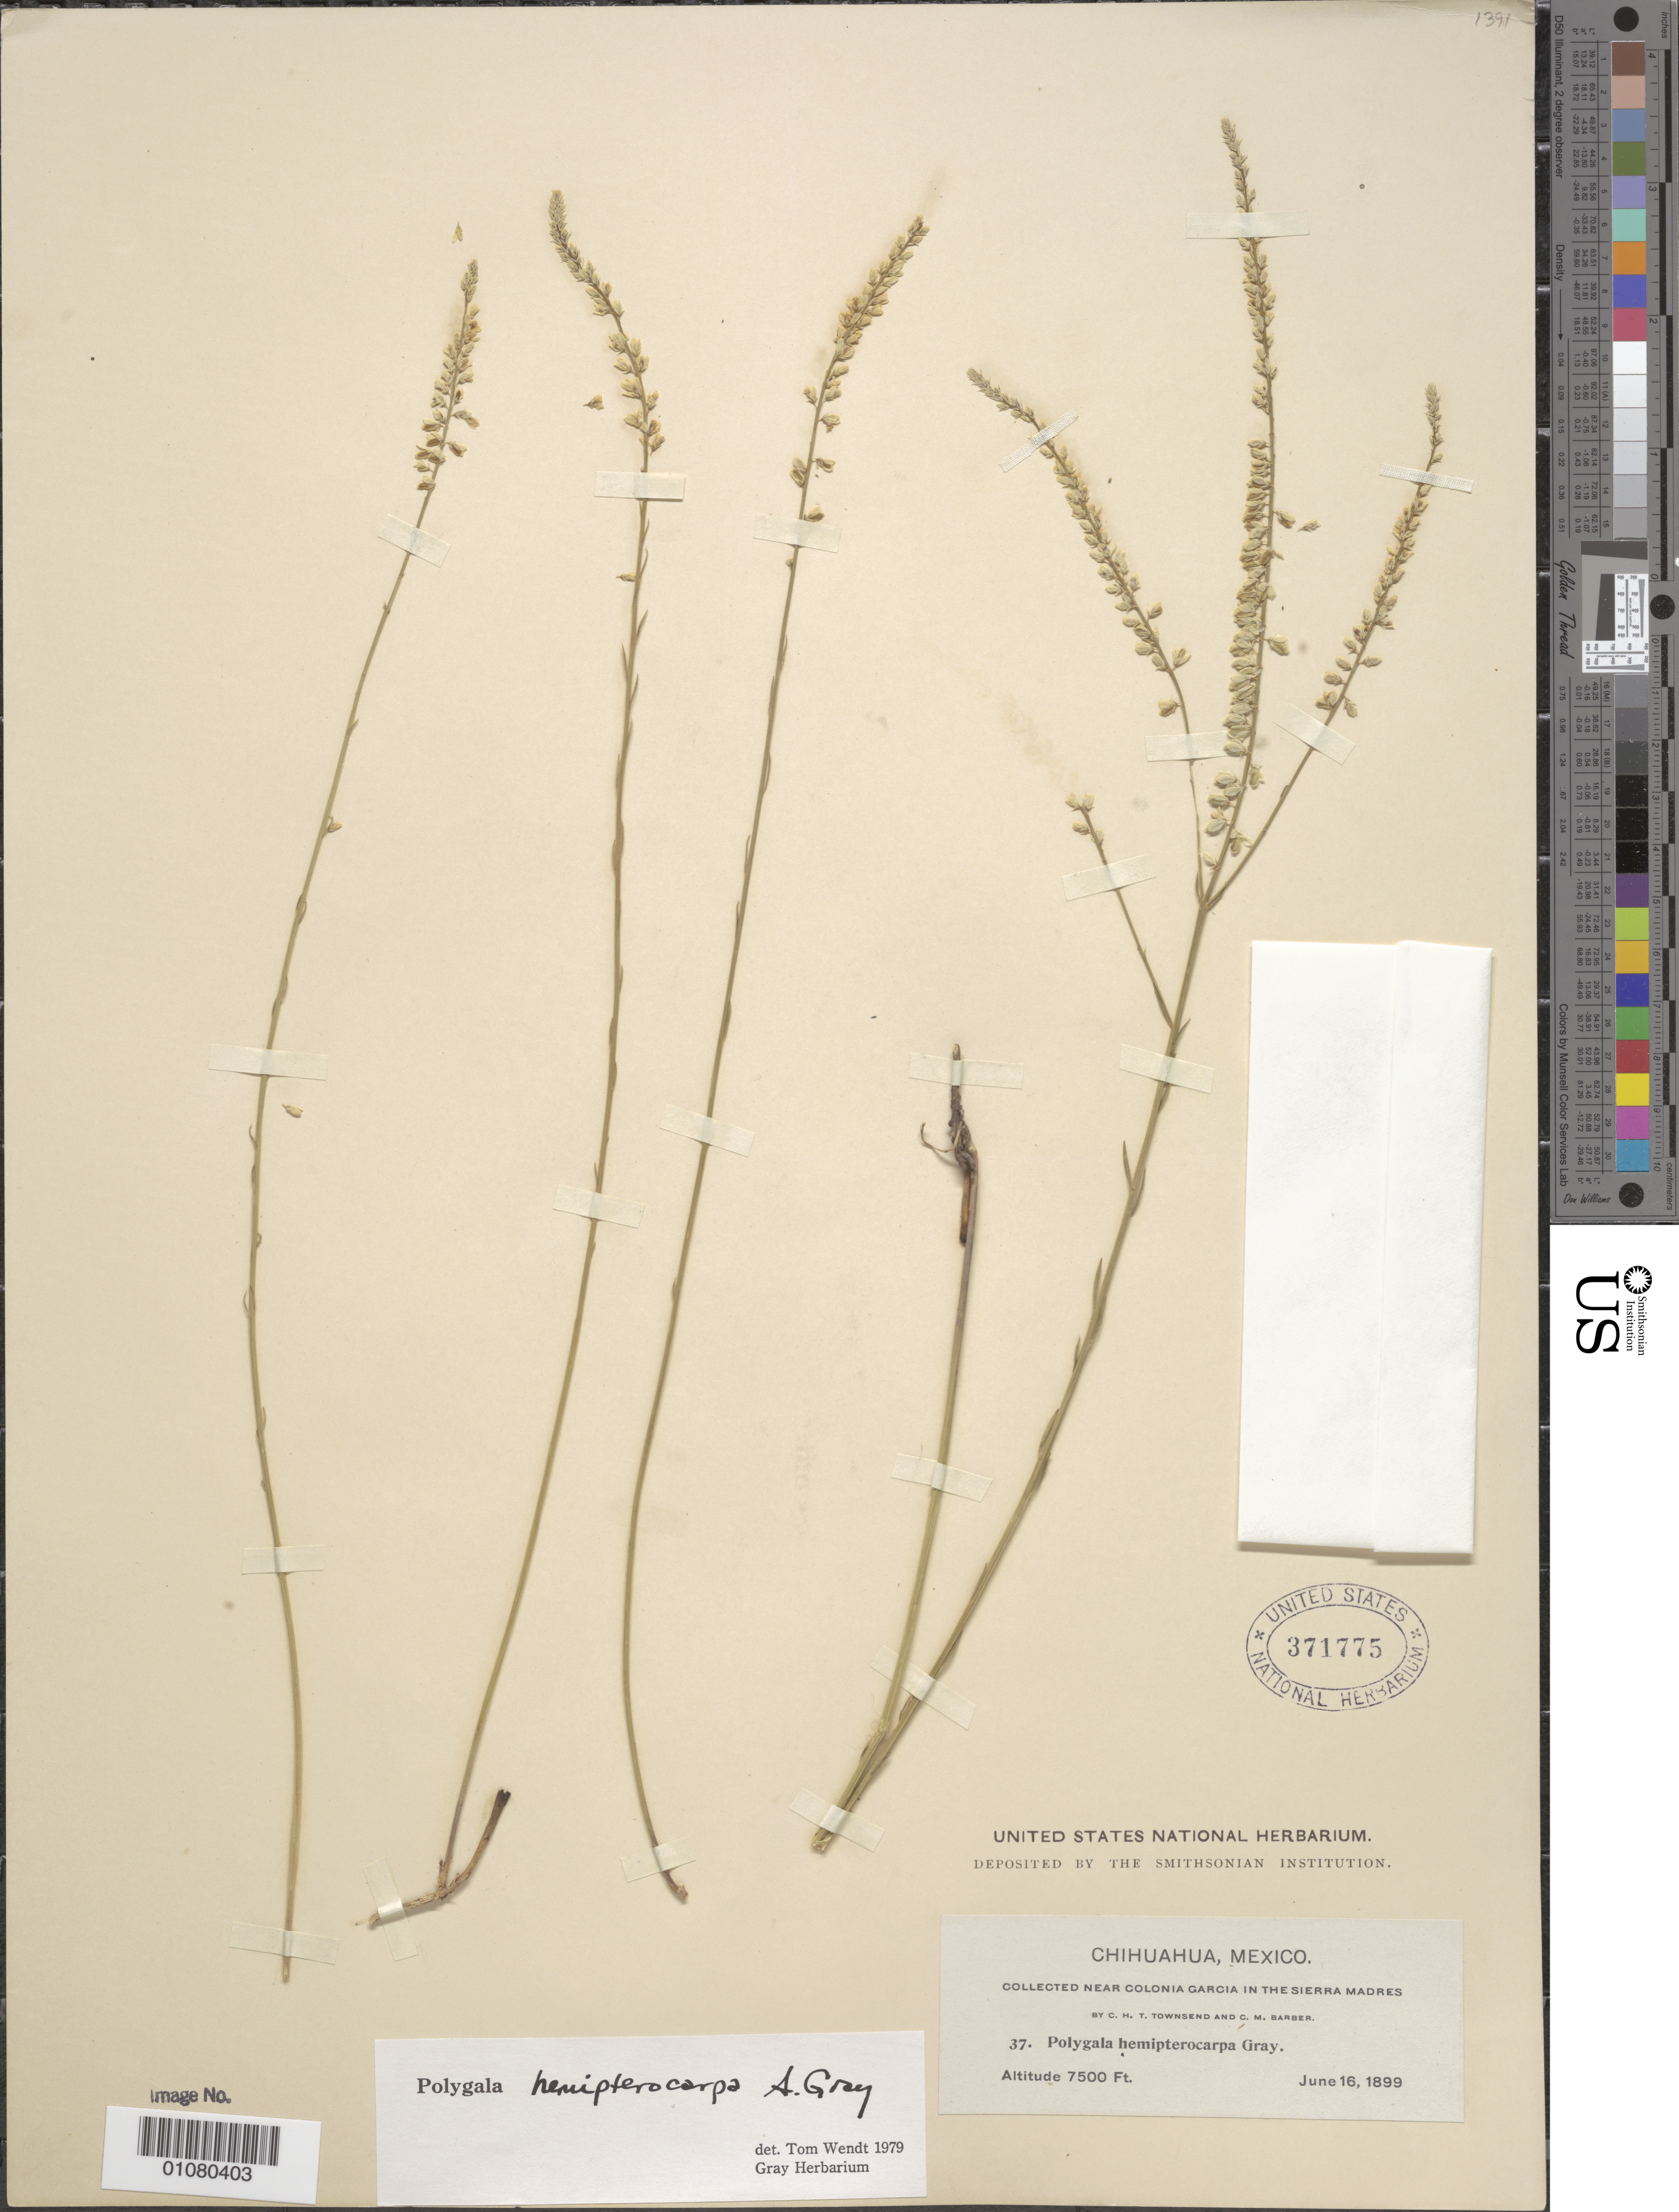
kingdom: Plantae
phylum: Tracheophyta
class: Magnoliopsida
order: Fabales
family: Polygalaceae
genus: Polygala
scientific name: Polygala hemipterocarpa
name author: A. Gray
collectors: C. H. T. Townsend & C. Barber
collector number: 37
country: Mexico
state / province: Chihuahua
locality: Near Colonia Garcia in the Sierra Madres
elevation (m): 2286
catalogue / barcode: US 371775